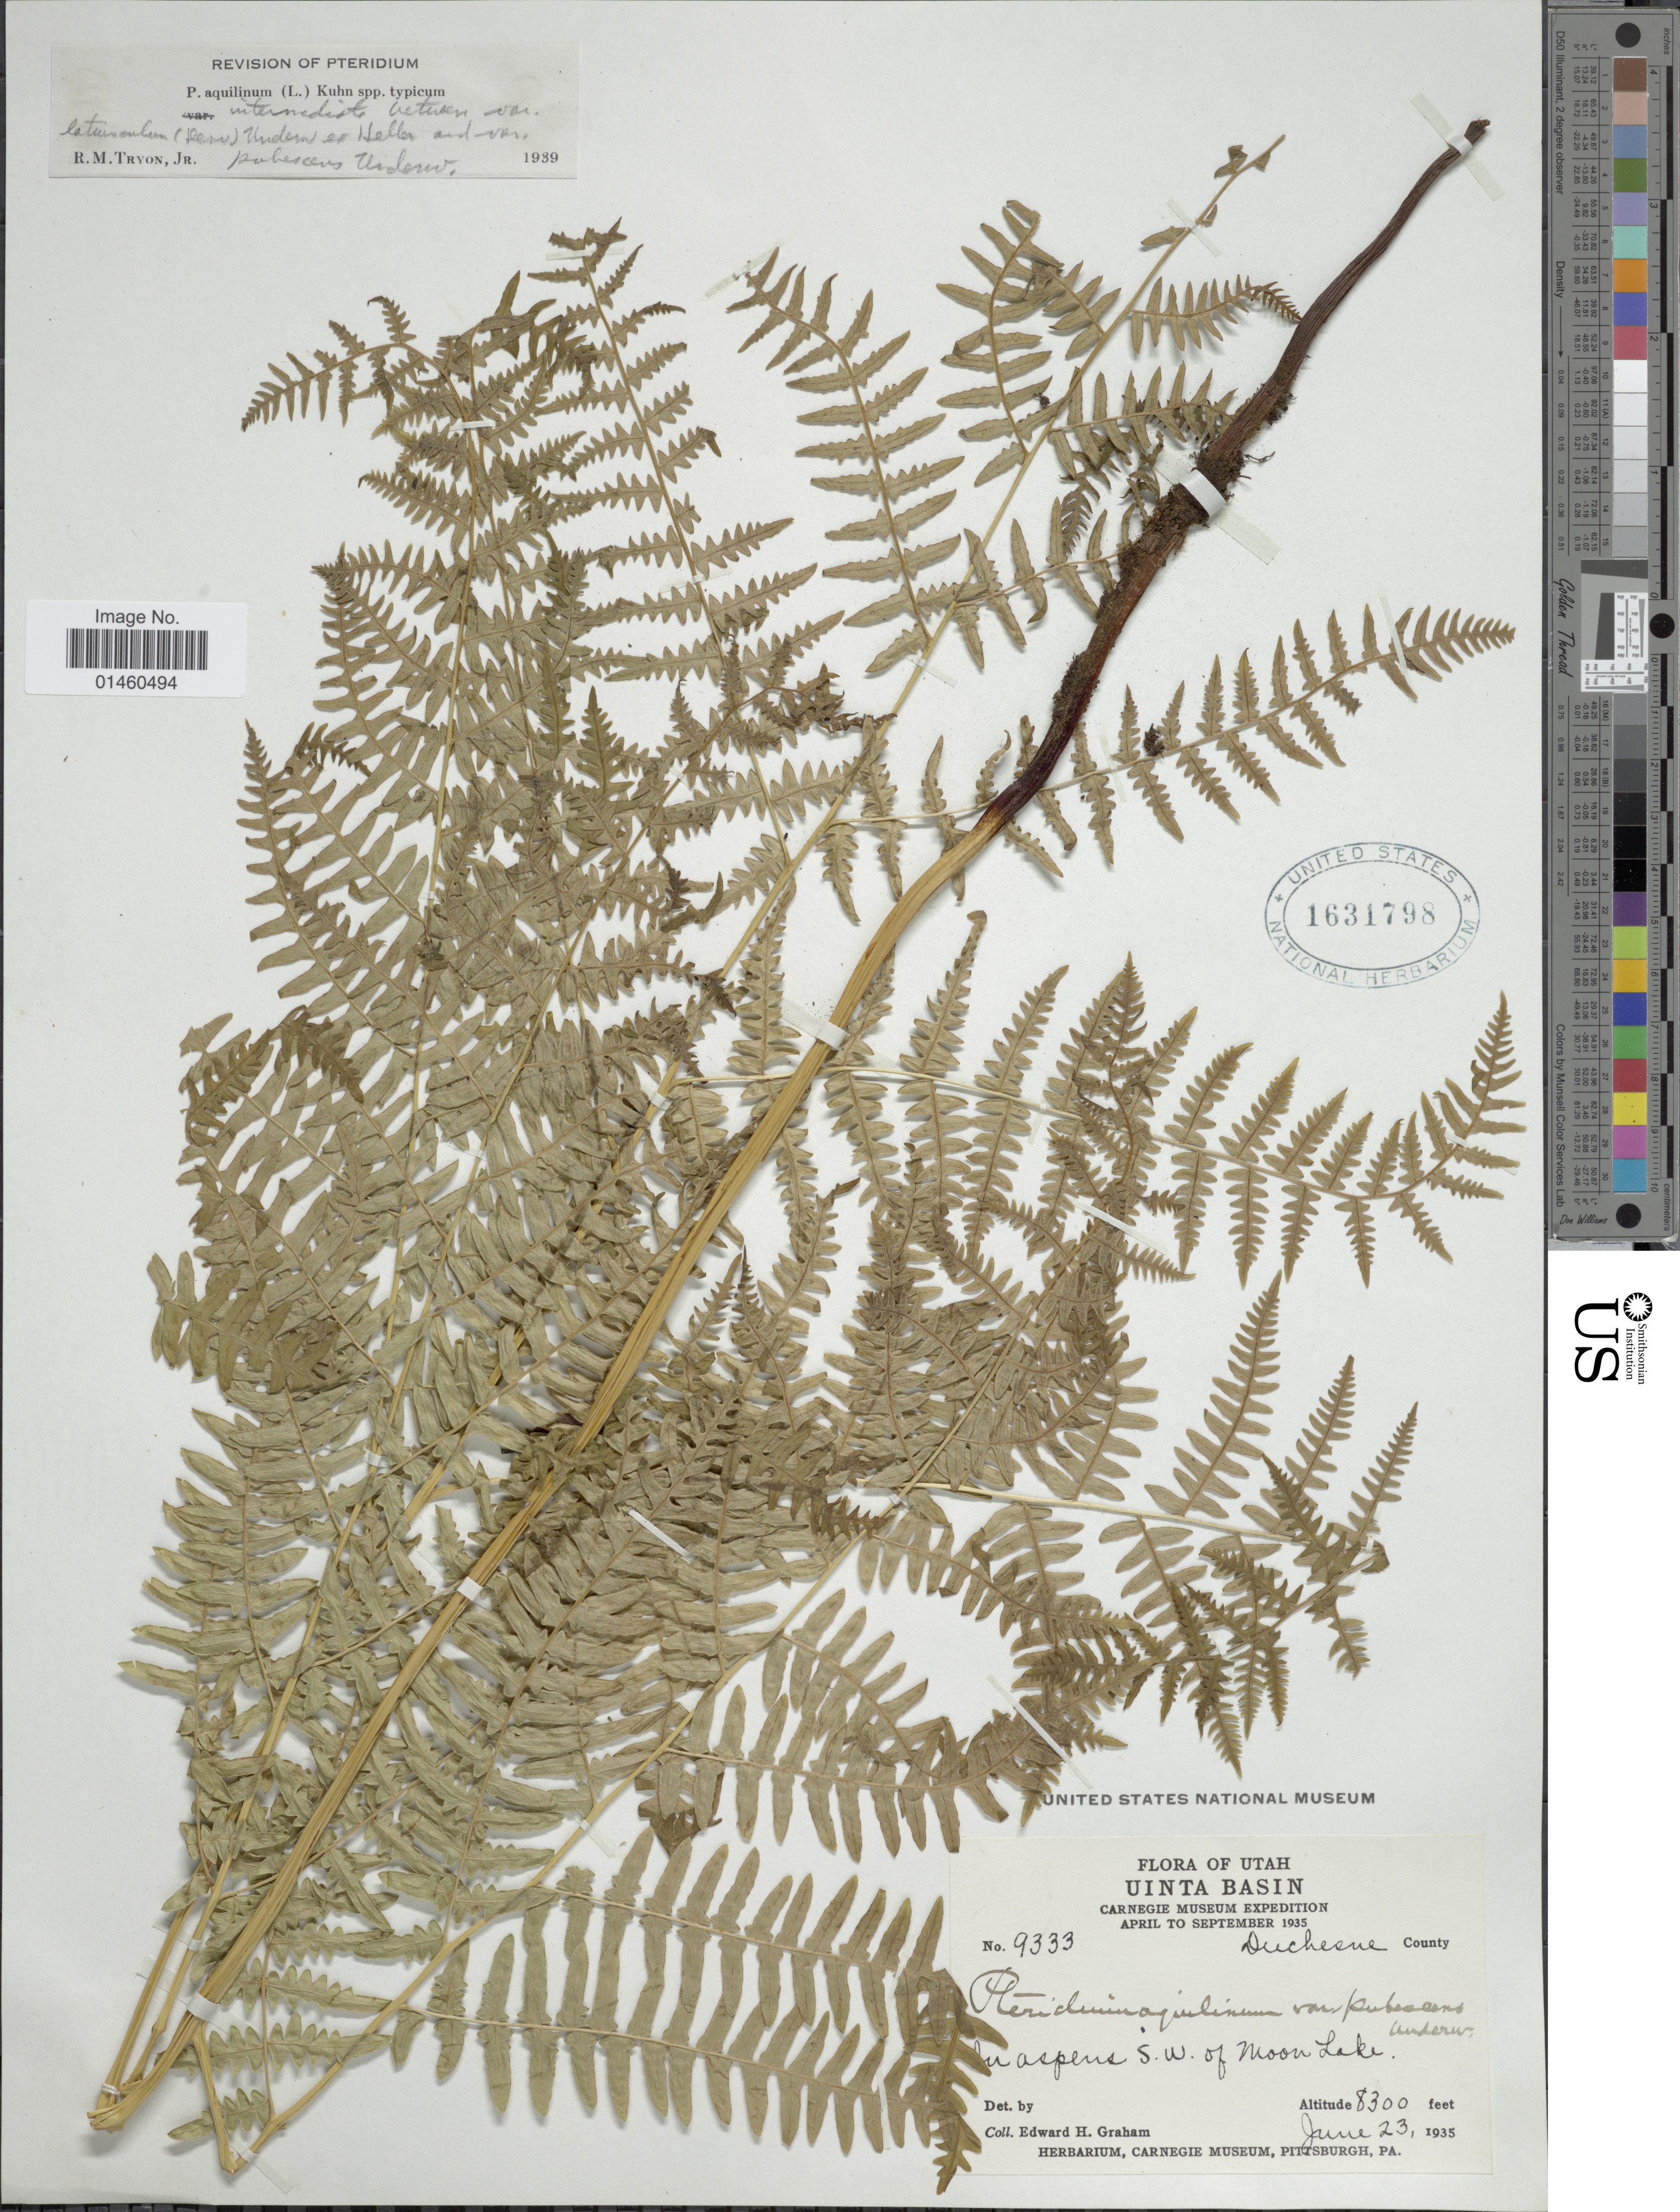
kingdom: Plantae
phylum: Tracheophyta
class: Polypodiopsida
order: Polypodiales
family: Dennstaedtiaceae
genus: Pteridium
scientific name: Pteridium pubescens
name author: (Underw.) Christenh.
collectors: E. H. Graham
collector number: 9333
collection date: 1935-06-23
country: United States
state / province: Utah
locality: Uinta Basin, Duchesne county, in aspens S.W. of Moon Lake.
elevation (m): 2530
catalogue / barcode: US 1631798